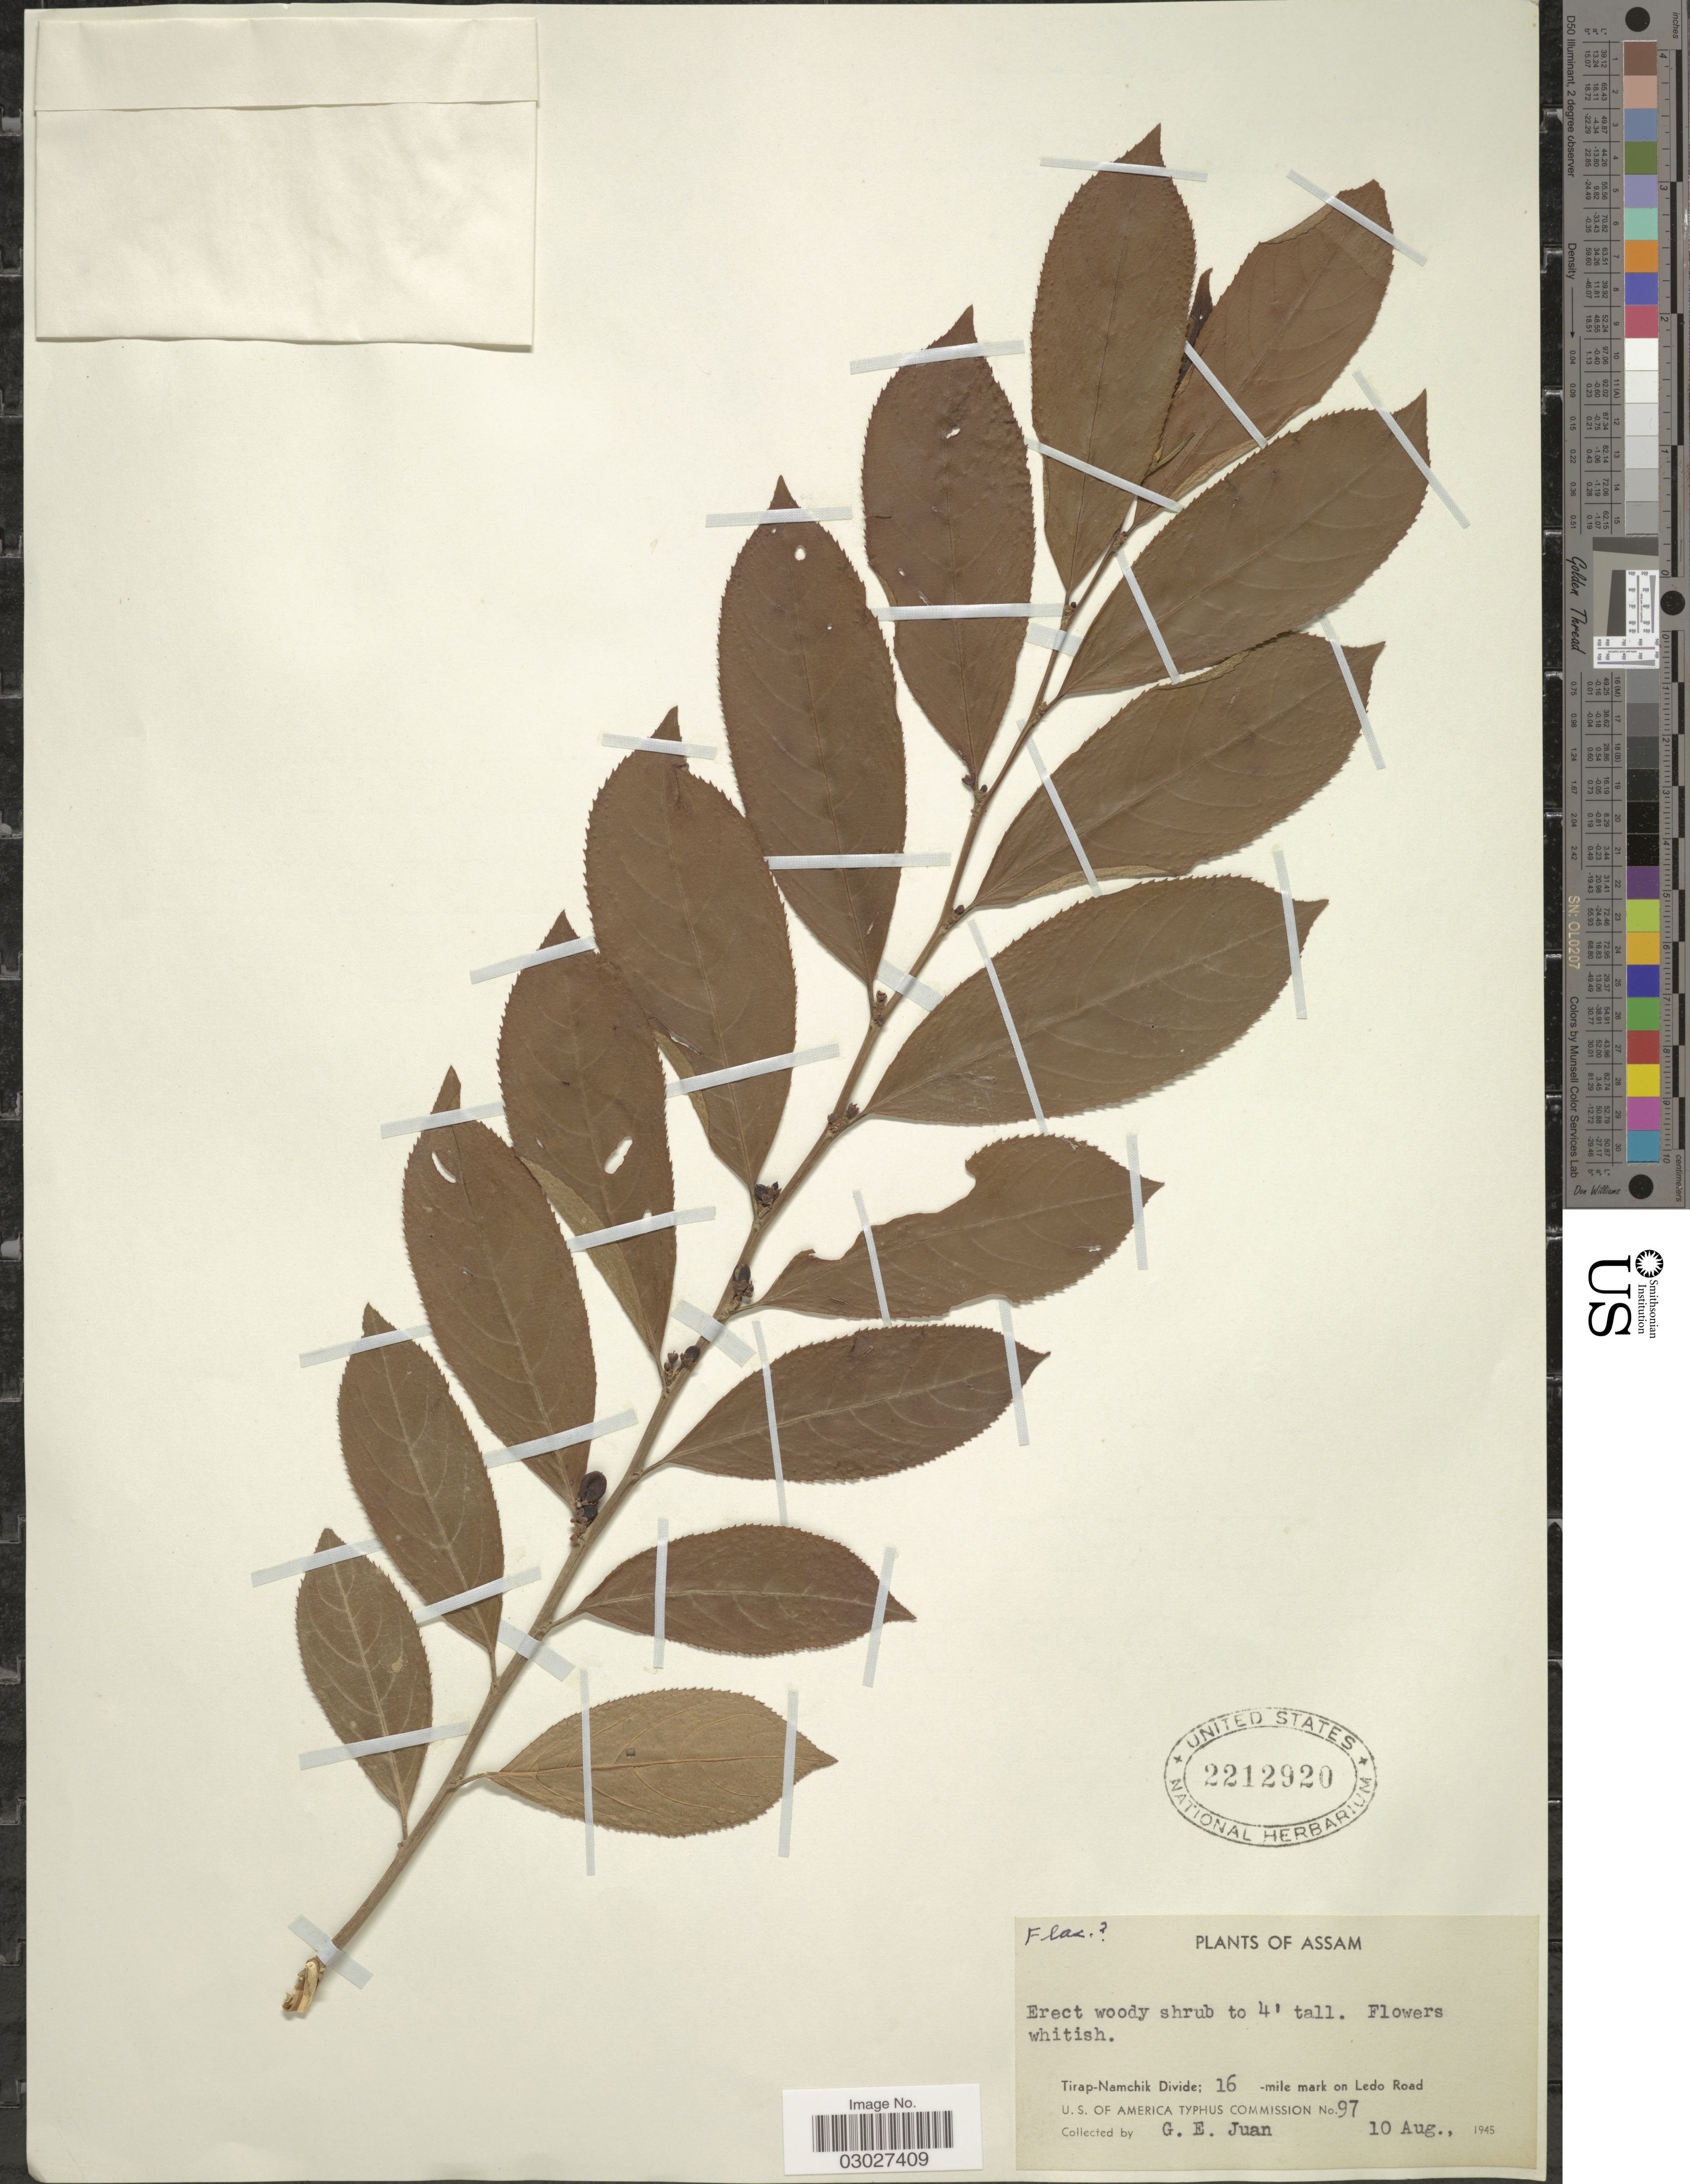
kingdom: Plantae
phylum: Tracheophyta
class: Magnoliopsida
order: Malpighiales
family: Salicaceae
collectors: G. Juan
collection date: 1945-08-10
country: India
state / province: Assam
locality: Tirap-Namchik Divide; 16 -mile mark on Ledo Road.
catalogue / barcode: US 2212920